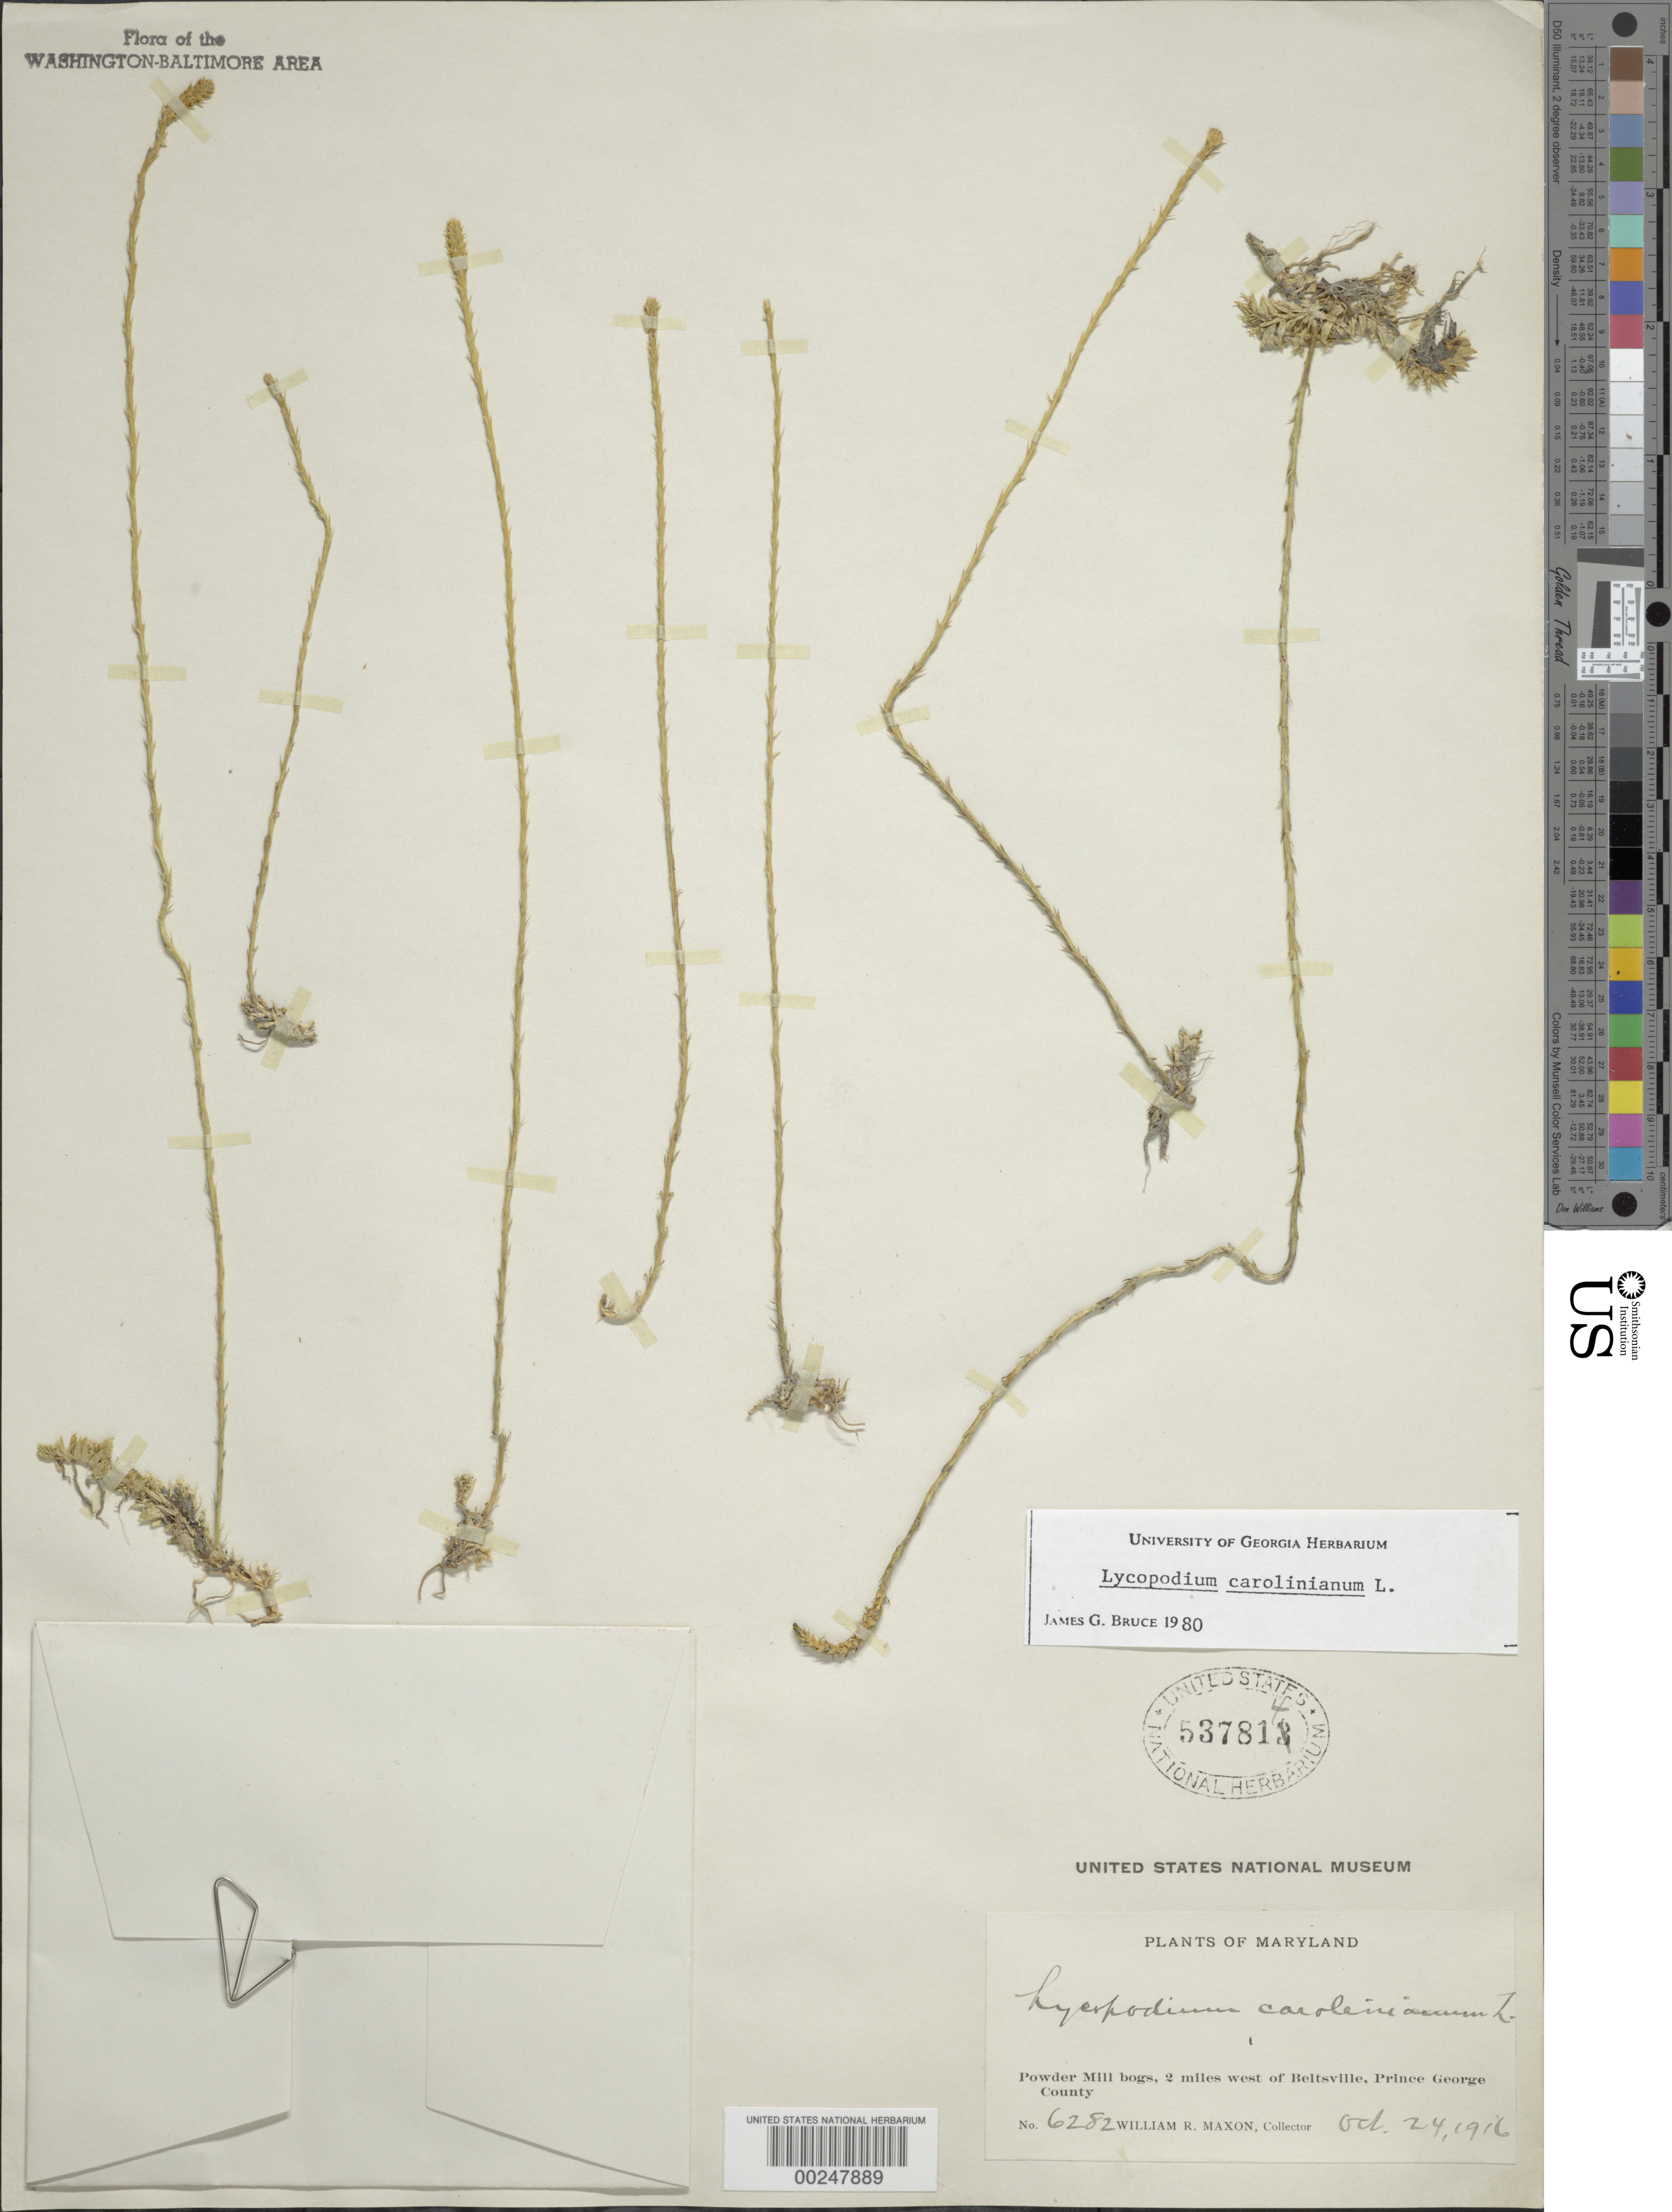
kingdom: Plantae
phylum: Tracheophyta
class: Lycopodiopsida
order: Lycopodiales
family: Lycopodiaceae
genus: Pseudolycopodiella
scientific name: Pseudolycopodiella caroliniana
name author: (L.) Holub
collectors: W. R. Maxon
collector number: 6282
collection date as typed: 24 Oct 1916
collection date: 1916-10-24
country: United States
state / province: Maryland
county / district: Prince George's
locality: Powder Mill Bogs, west of Beltsville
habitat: Bog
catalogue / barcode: US 537814